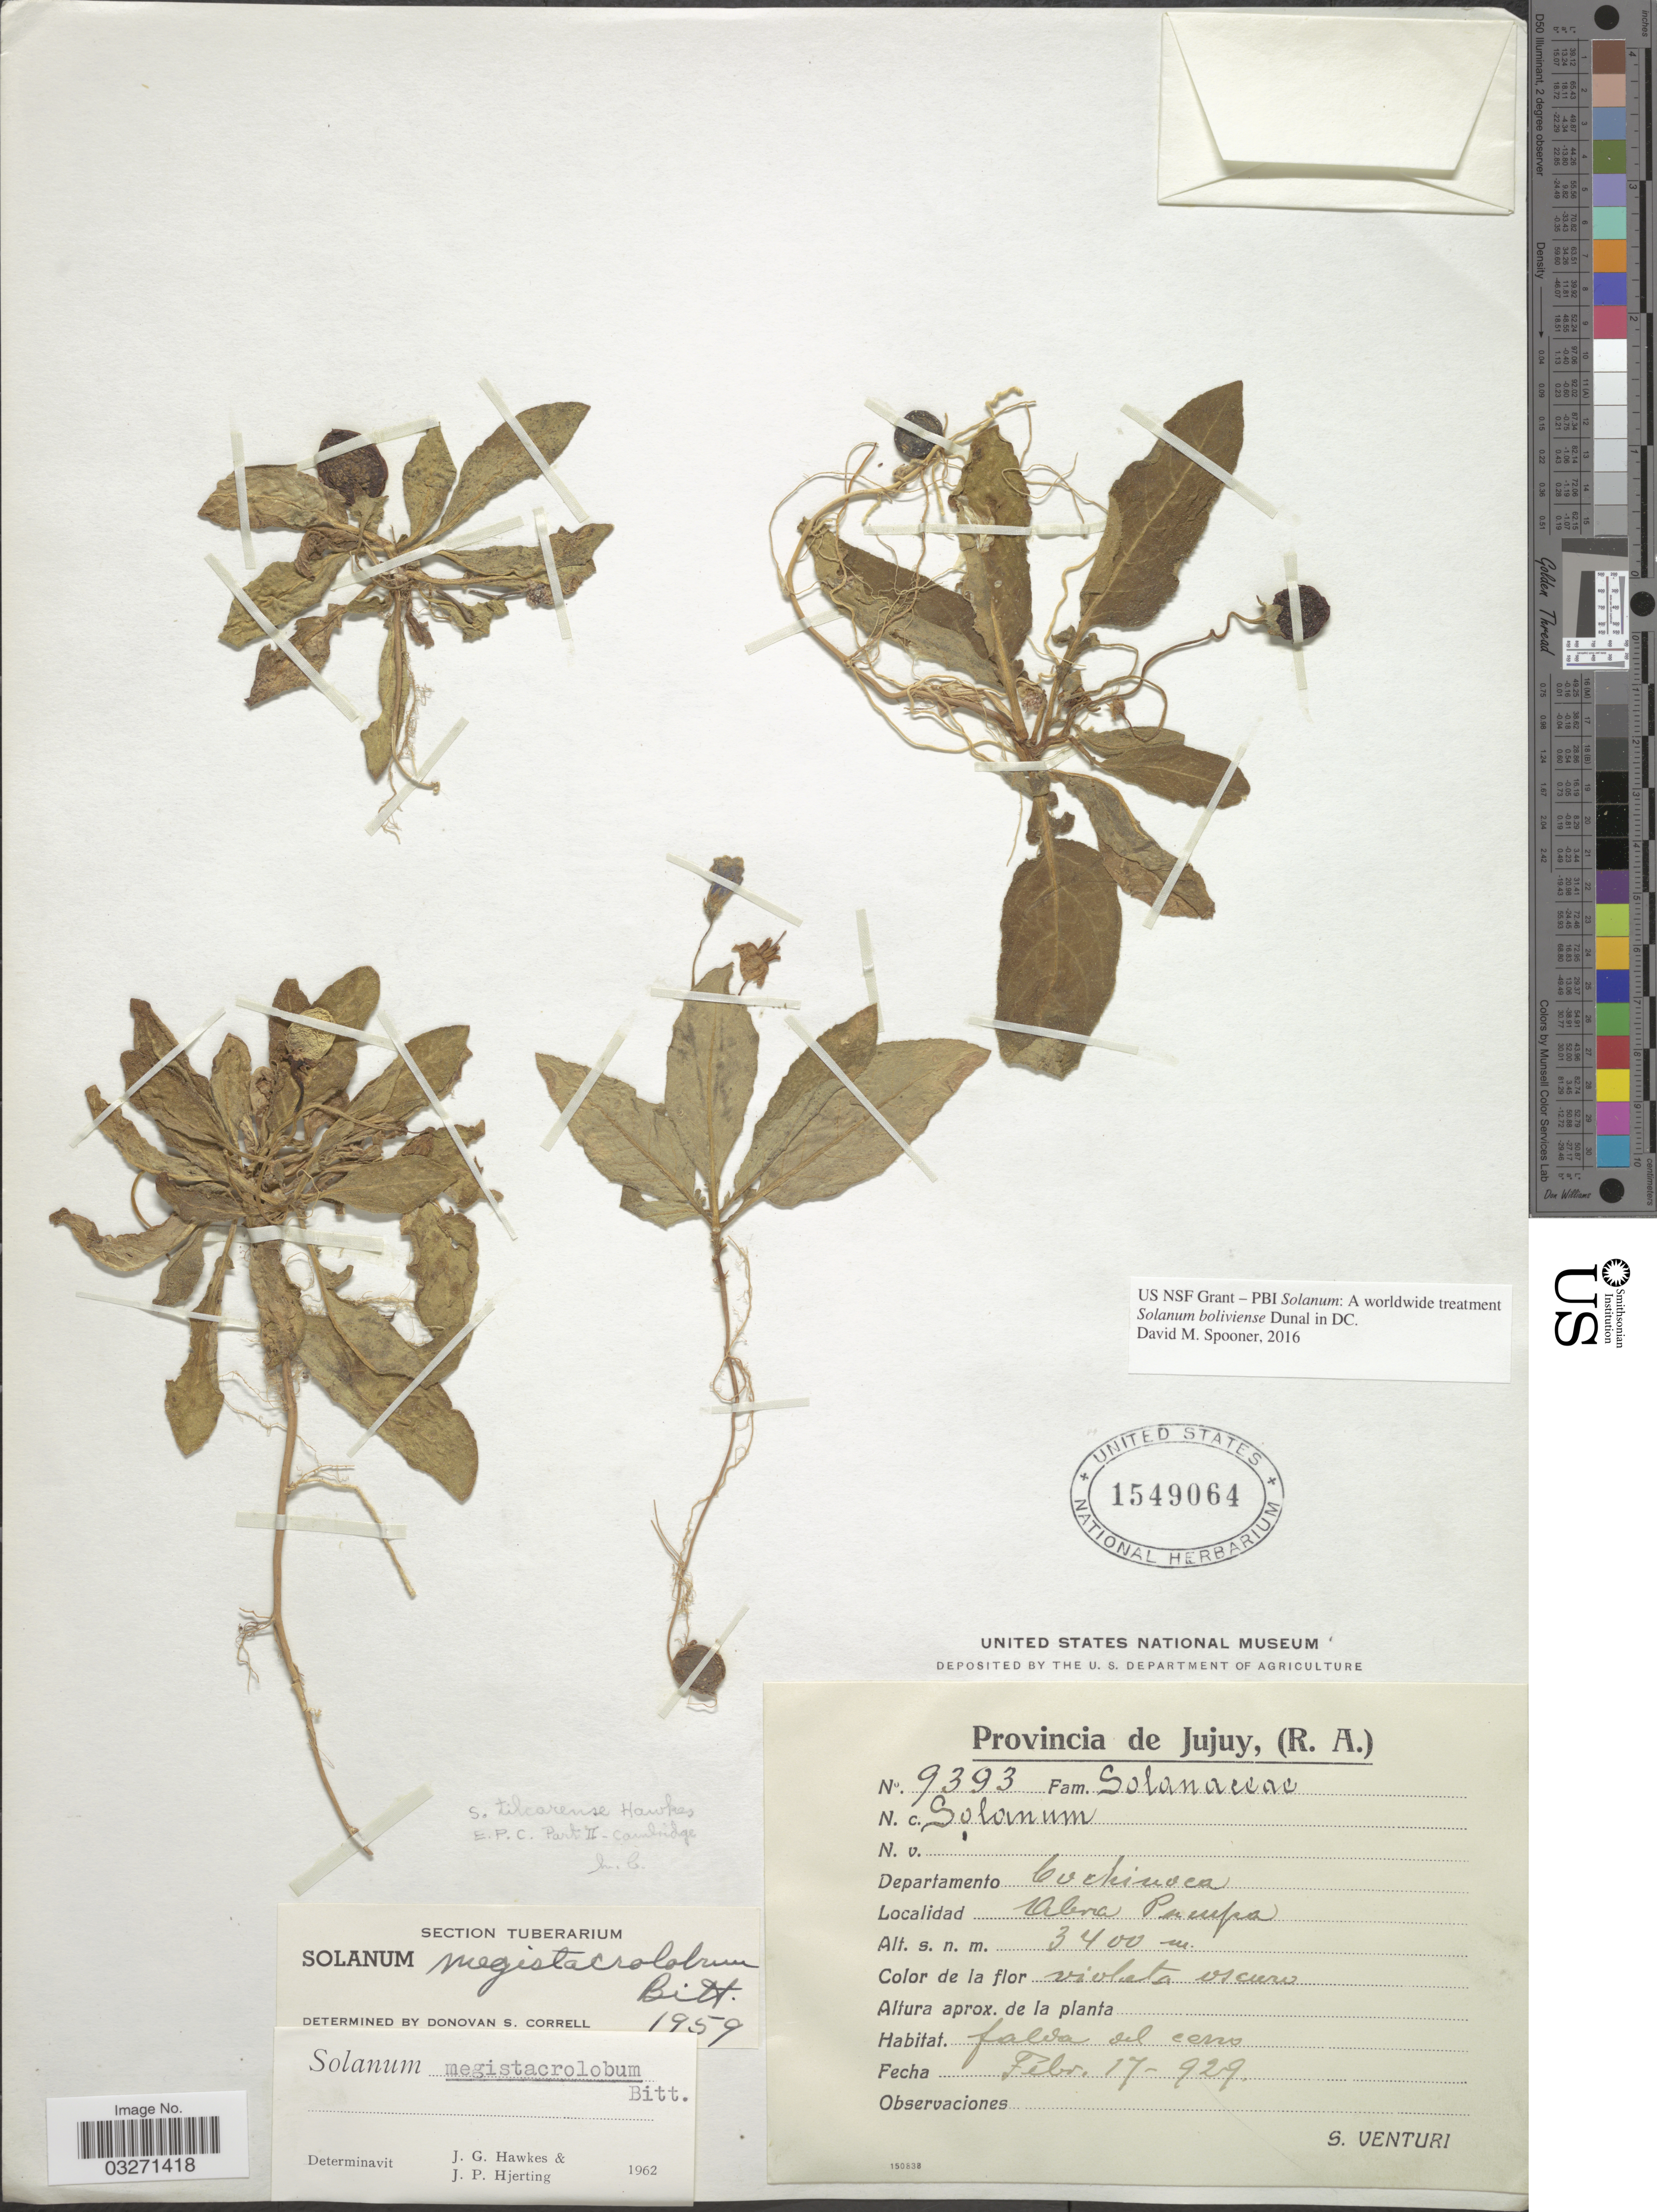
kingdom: Plantae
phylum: Tracheophyta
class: Magnoliopsida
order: Solanales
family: Solanaceae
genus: Solanum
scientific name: Solanum boliviense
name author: Dunal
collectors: S. Venturi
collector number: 9393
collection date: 1929-02-17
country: Argentina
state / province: Jujuy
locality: Departamento Cuchinoca. Abra Pampa.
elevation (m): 3400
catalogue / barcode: US 1549064